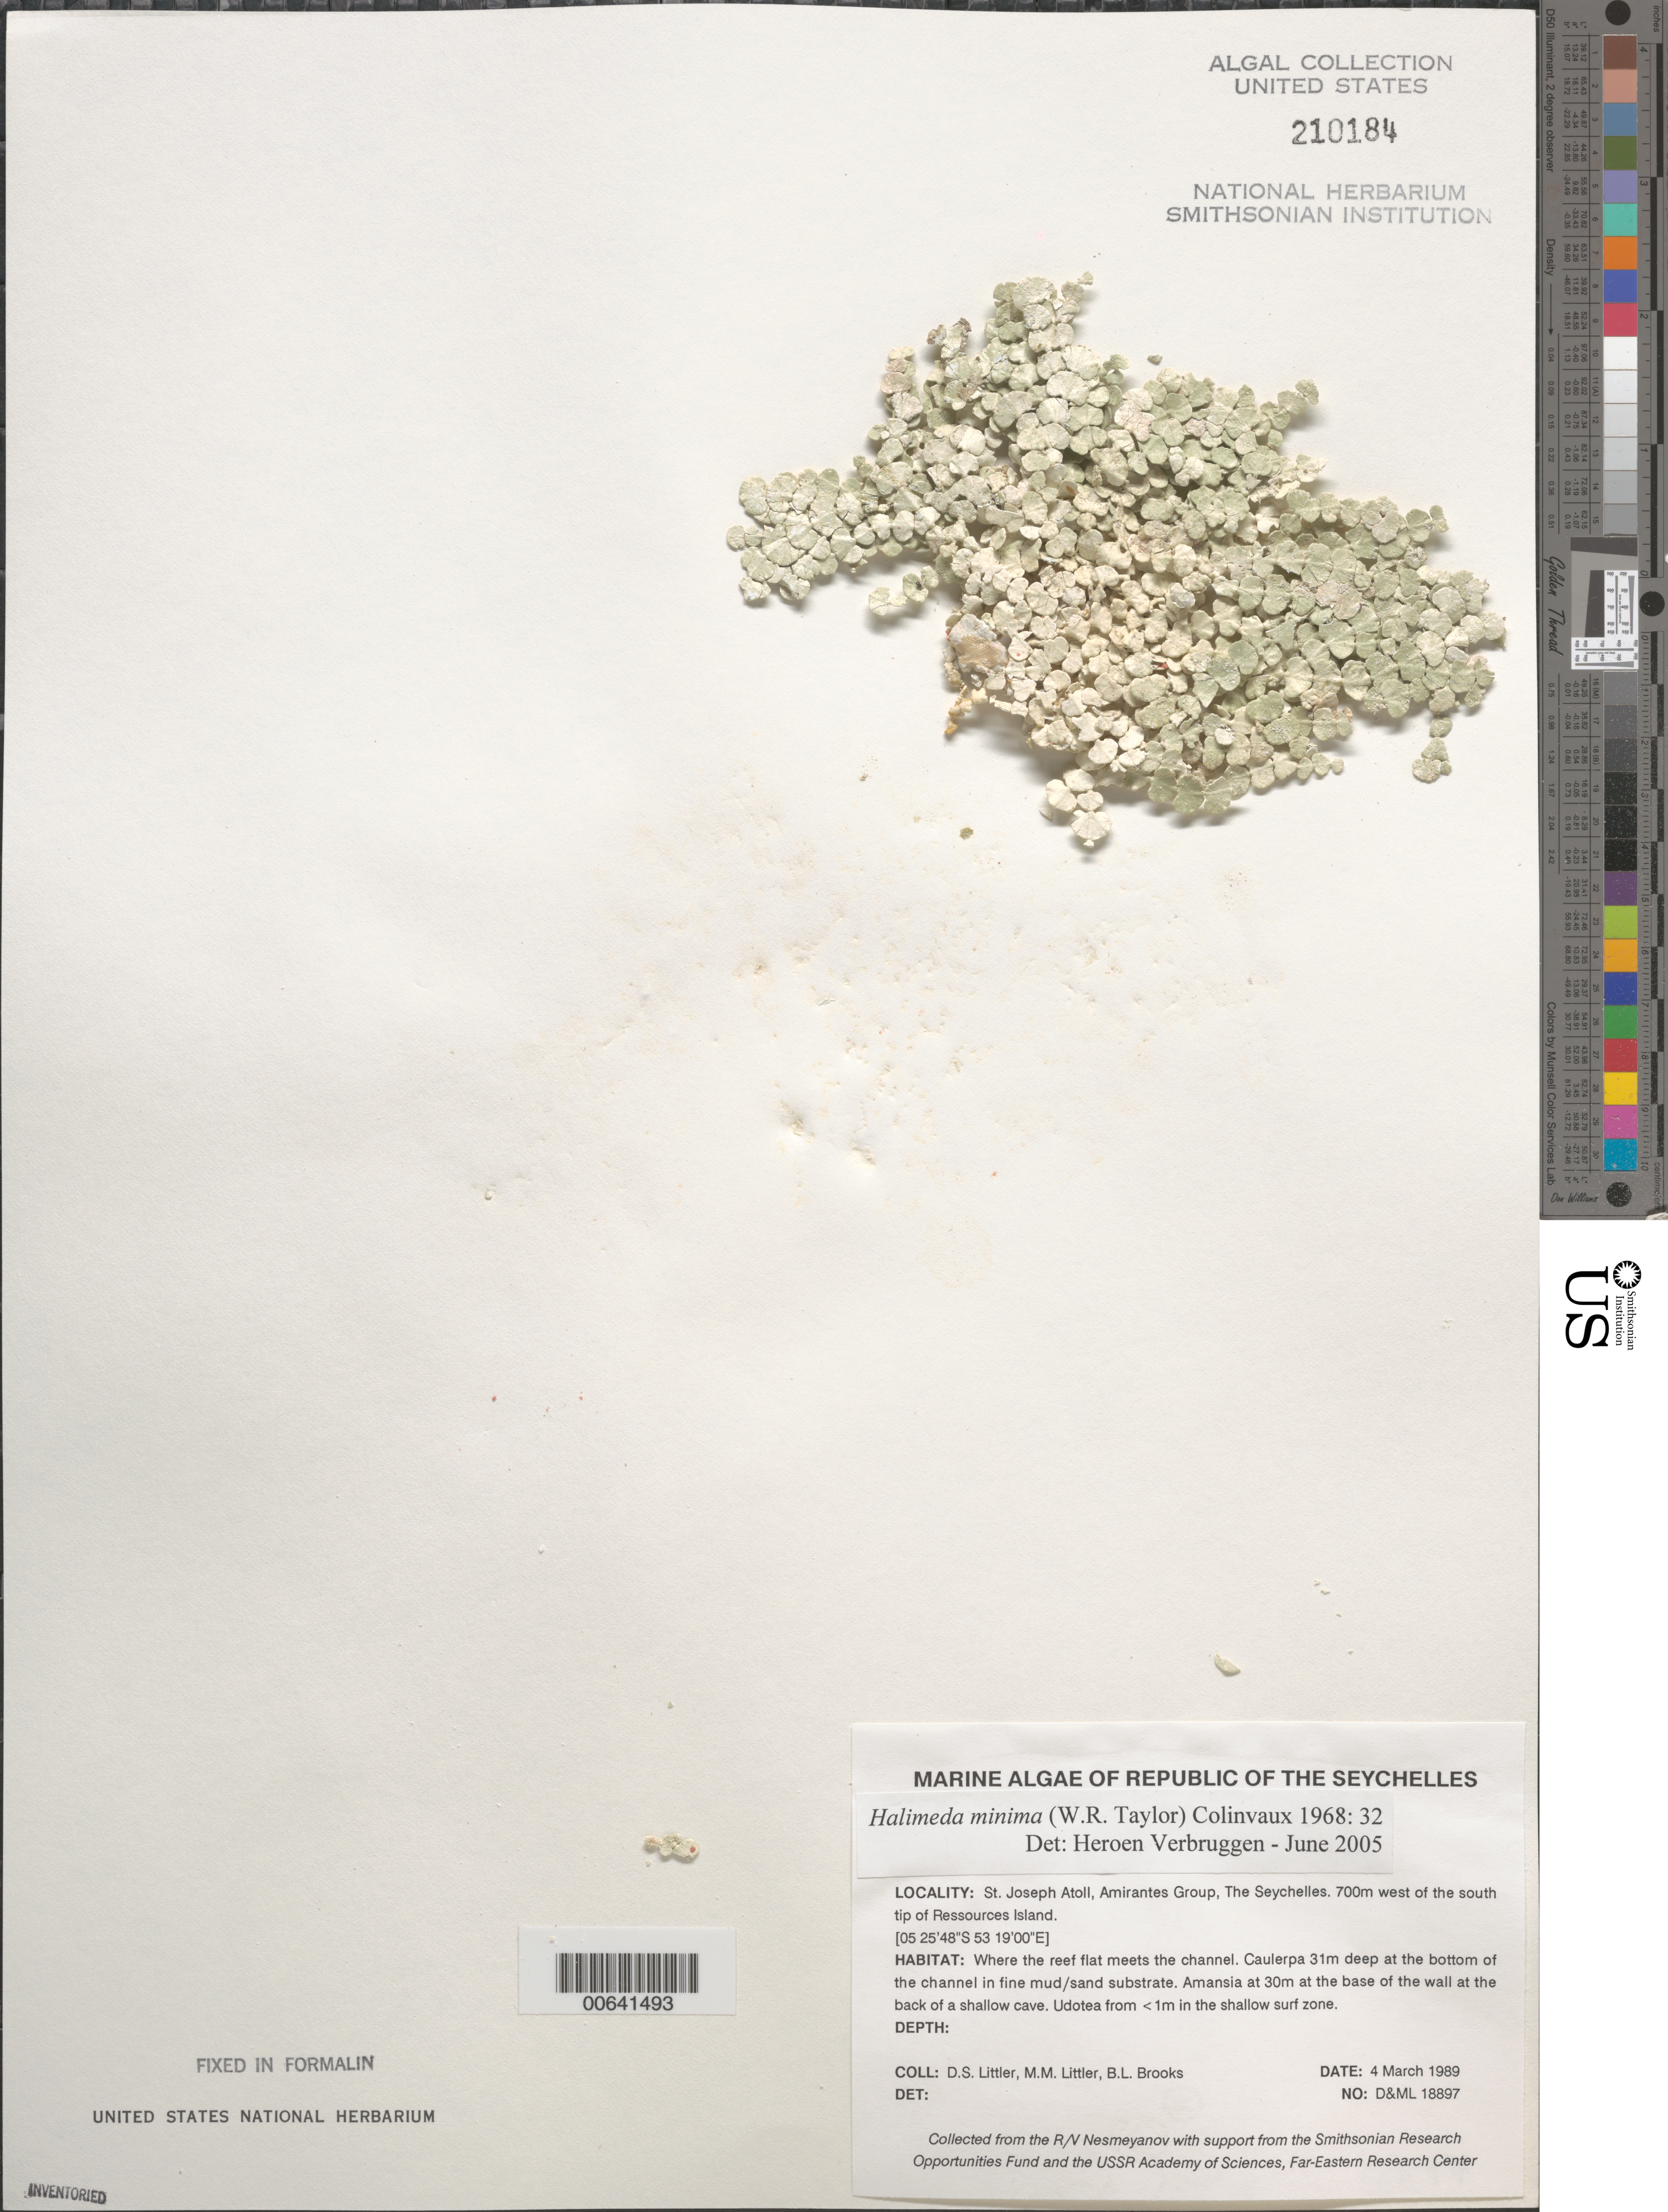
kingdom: Plantae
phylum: Chlorophyta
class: Ulvophyceae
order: Bryopsidales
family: Halimedaceae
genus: Halimeda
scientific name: Halimeda minima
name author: (W.R. Taylor) Hillis-Colinvaux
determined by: Verbruggen, H.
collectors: D. S. Littler, M. M. Littler & B. Brooks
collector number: D&ML 18897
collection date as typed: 04 Mar 1989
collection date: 1989-03-04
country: Seychelles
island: St. Joseph Atoll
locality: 700 m west of south tip of Ressources Islet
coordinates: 05 25'48"S, 53 19'00"E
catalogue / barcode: US 210184